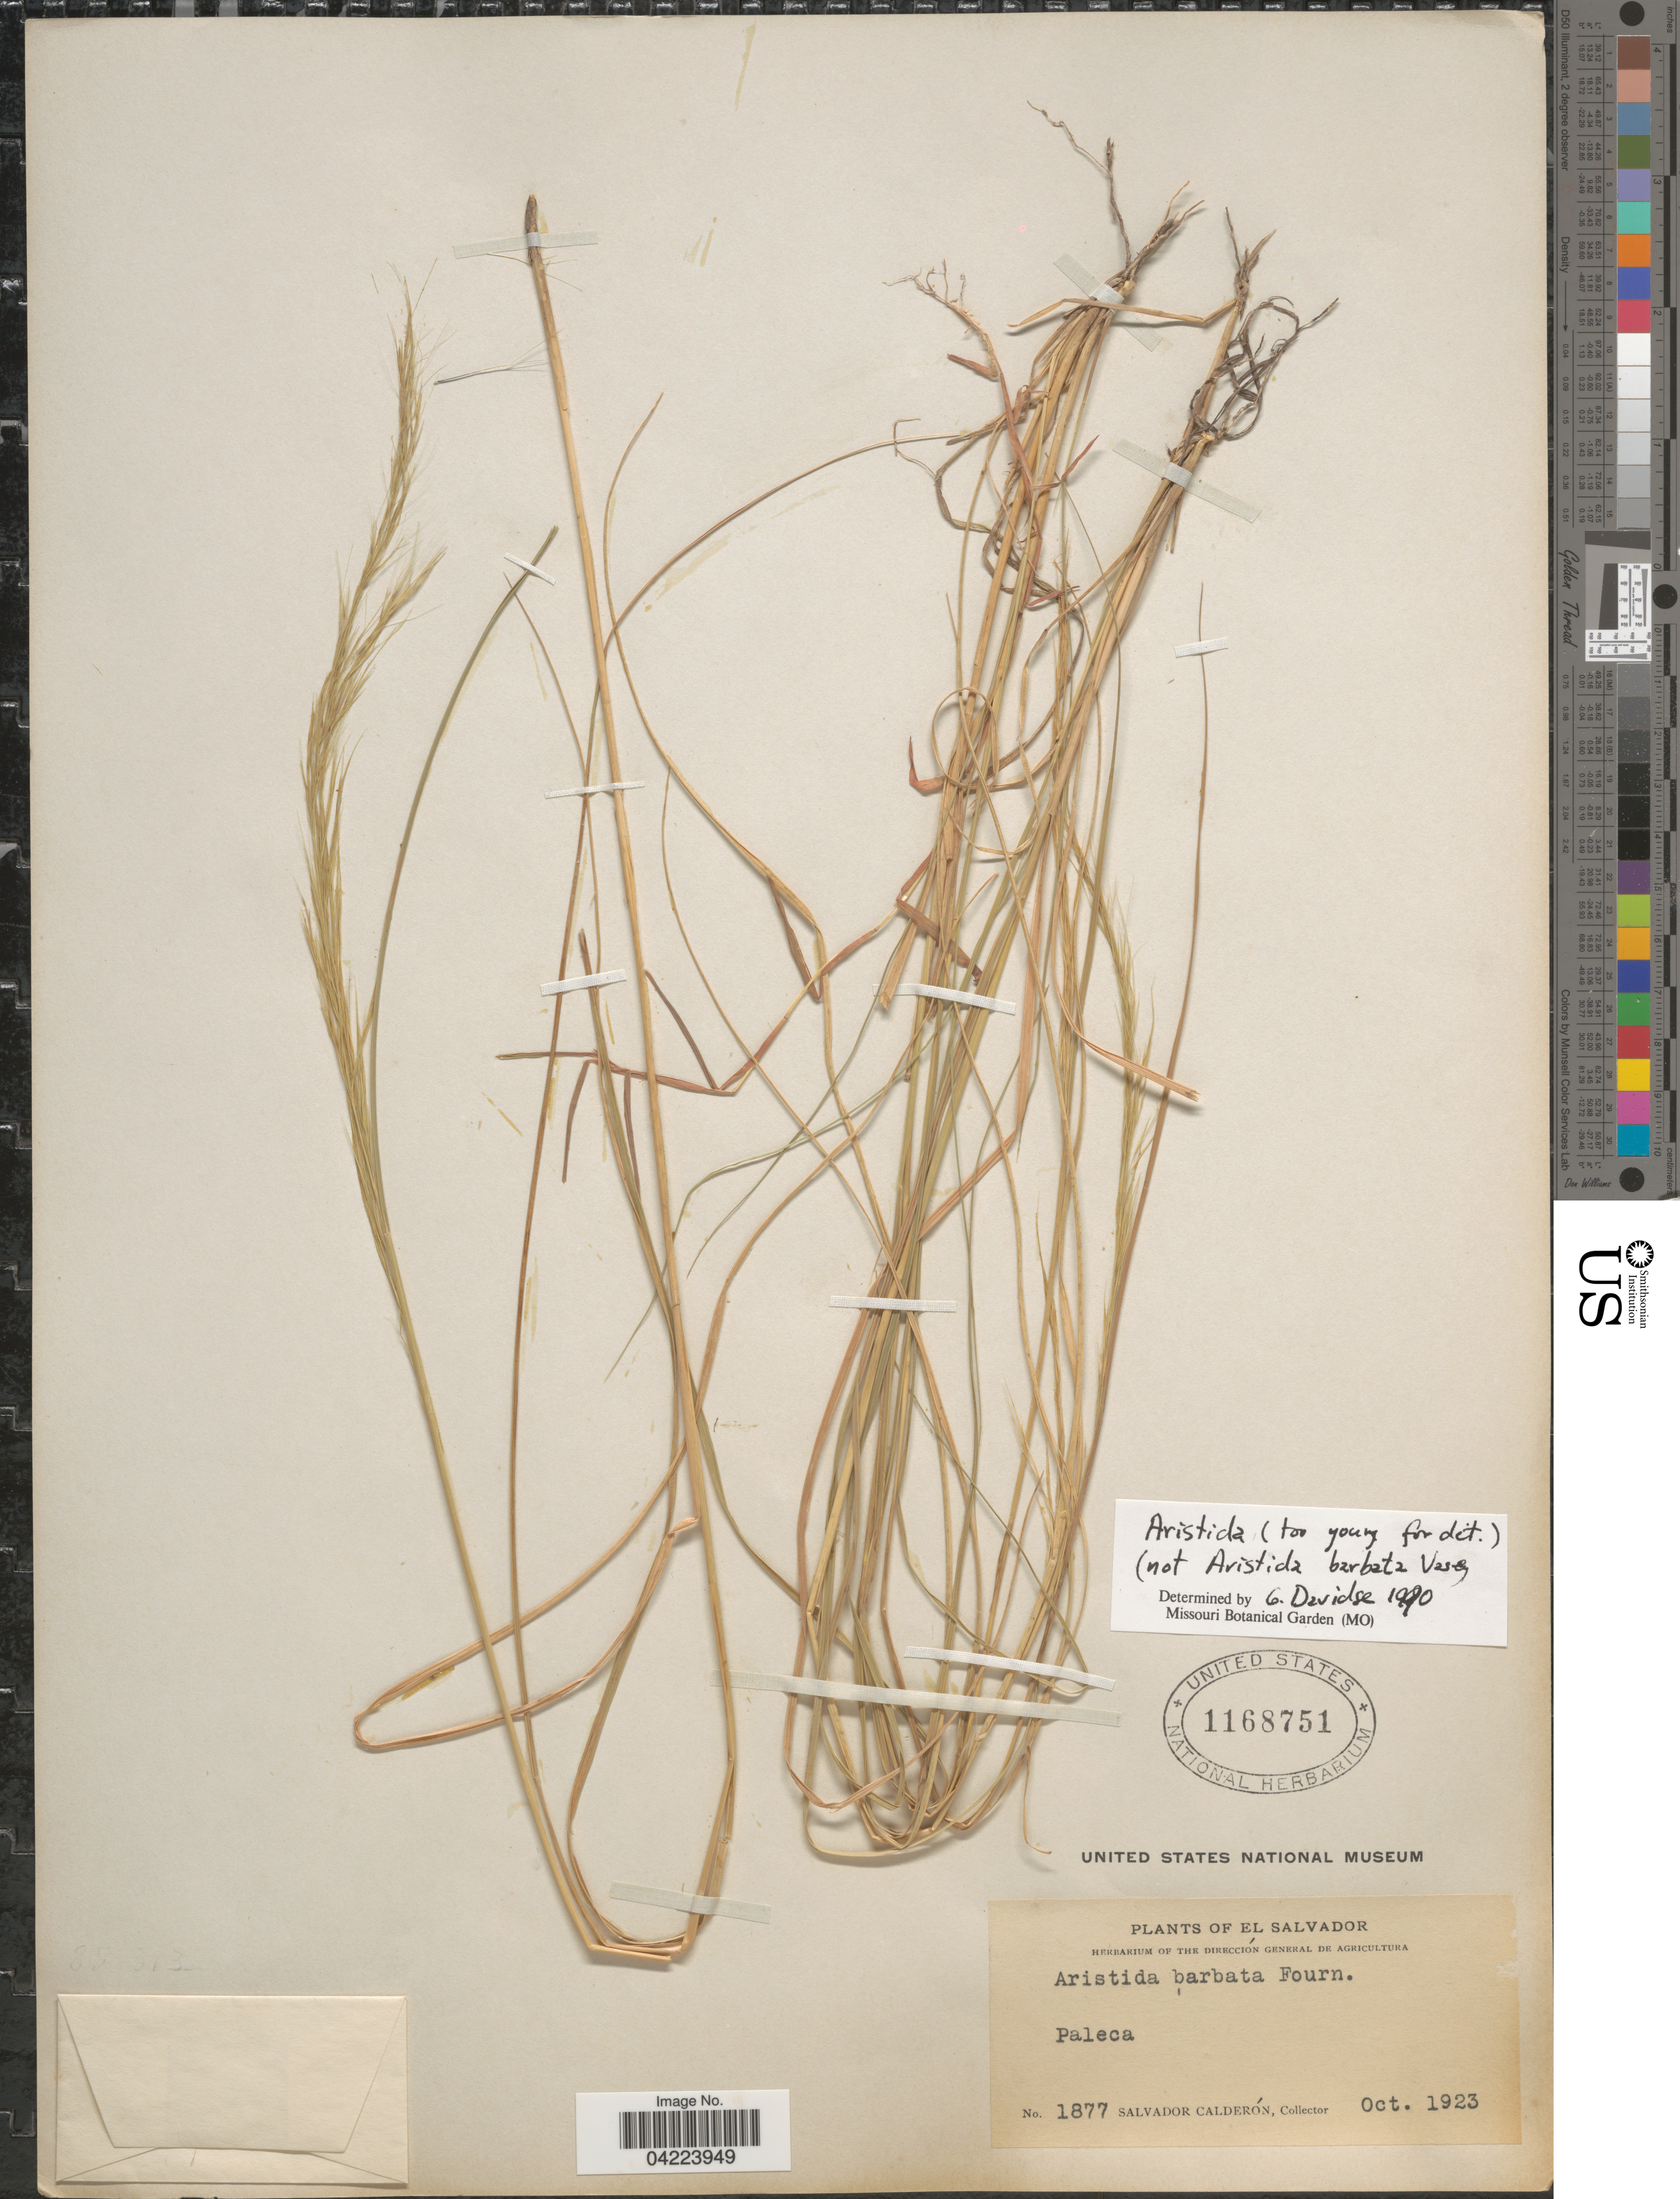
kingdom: Plantae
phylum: Tracheophyta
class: Liliopsida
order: Poales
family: Poaceae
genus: Aristida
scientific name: Aristida sp.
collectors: S. Calderón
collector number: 1877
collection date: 1923-10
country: El Salvador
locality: Paleca.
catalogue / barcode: US 1168751